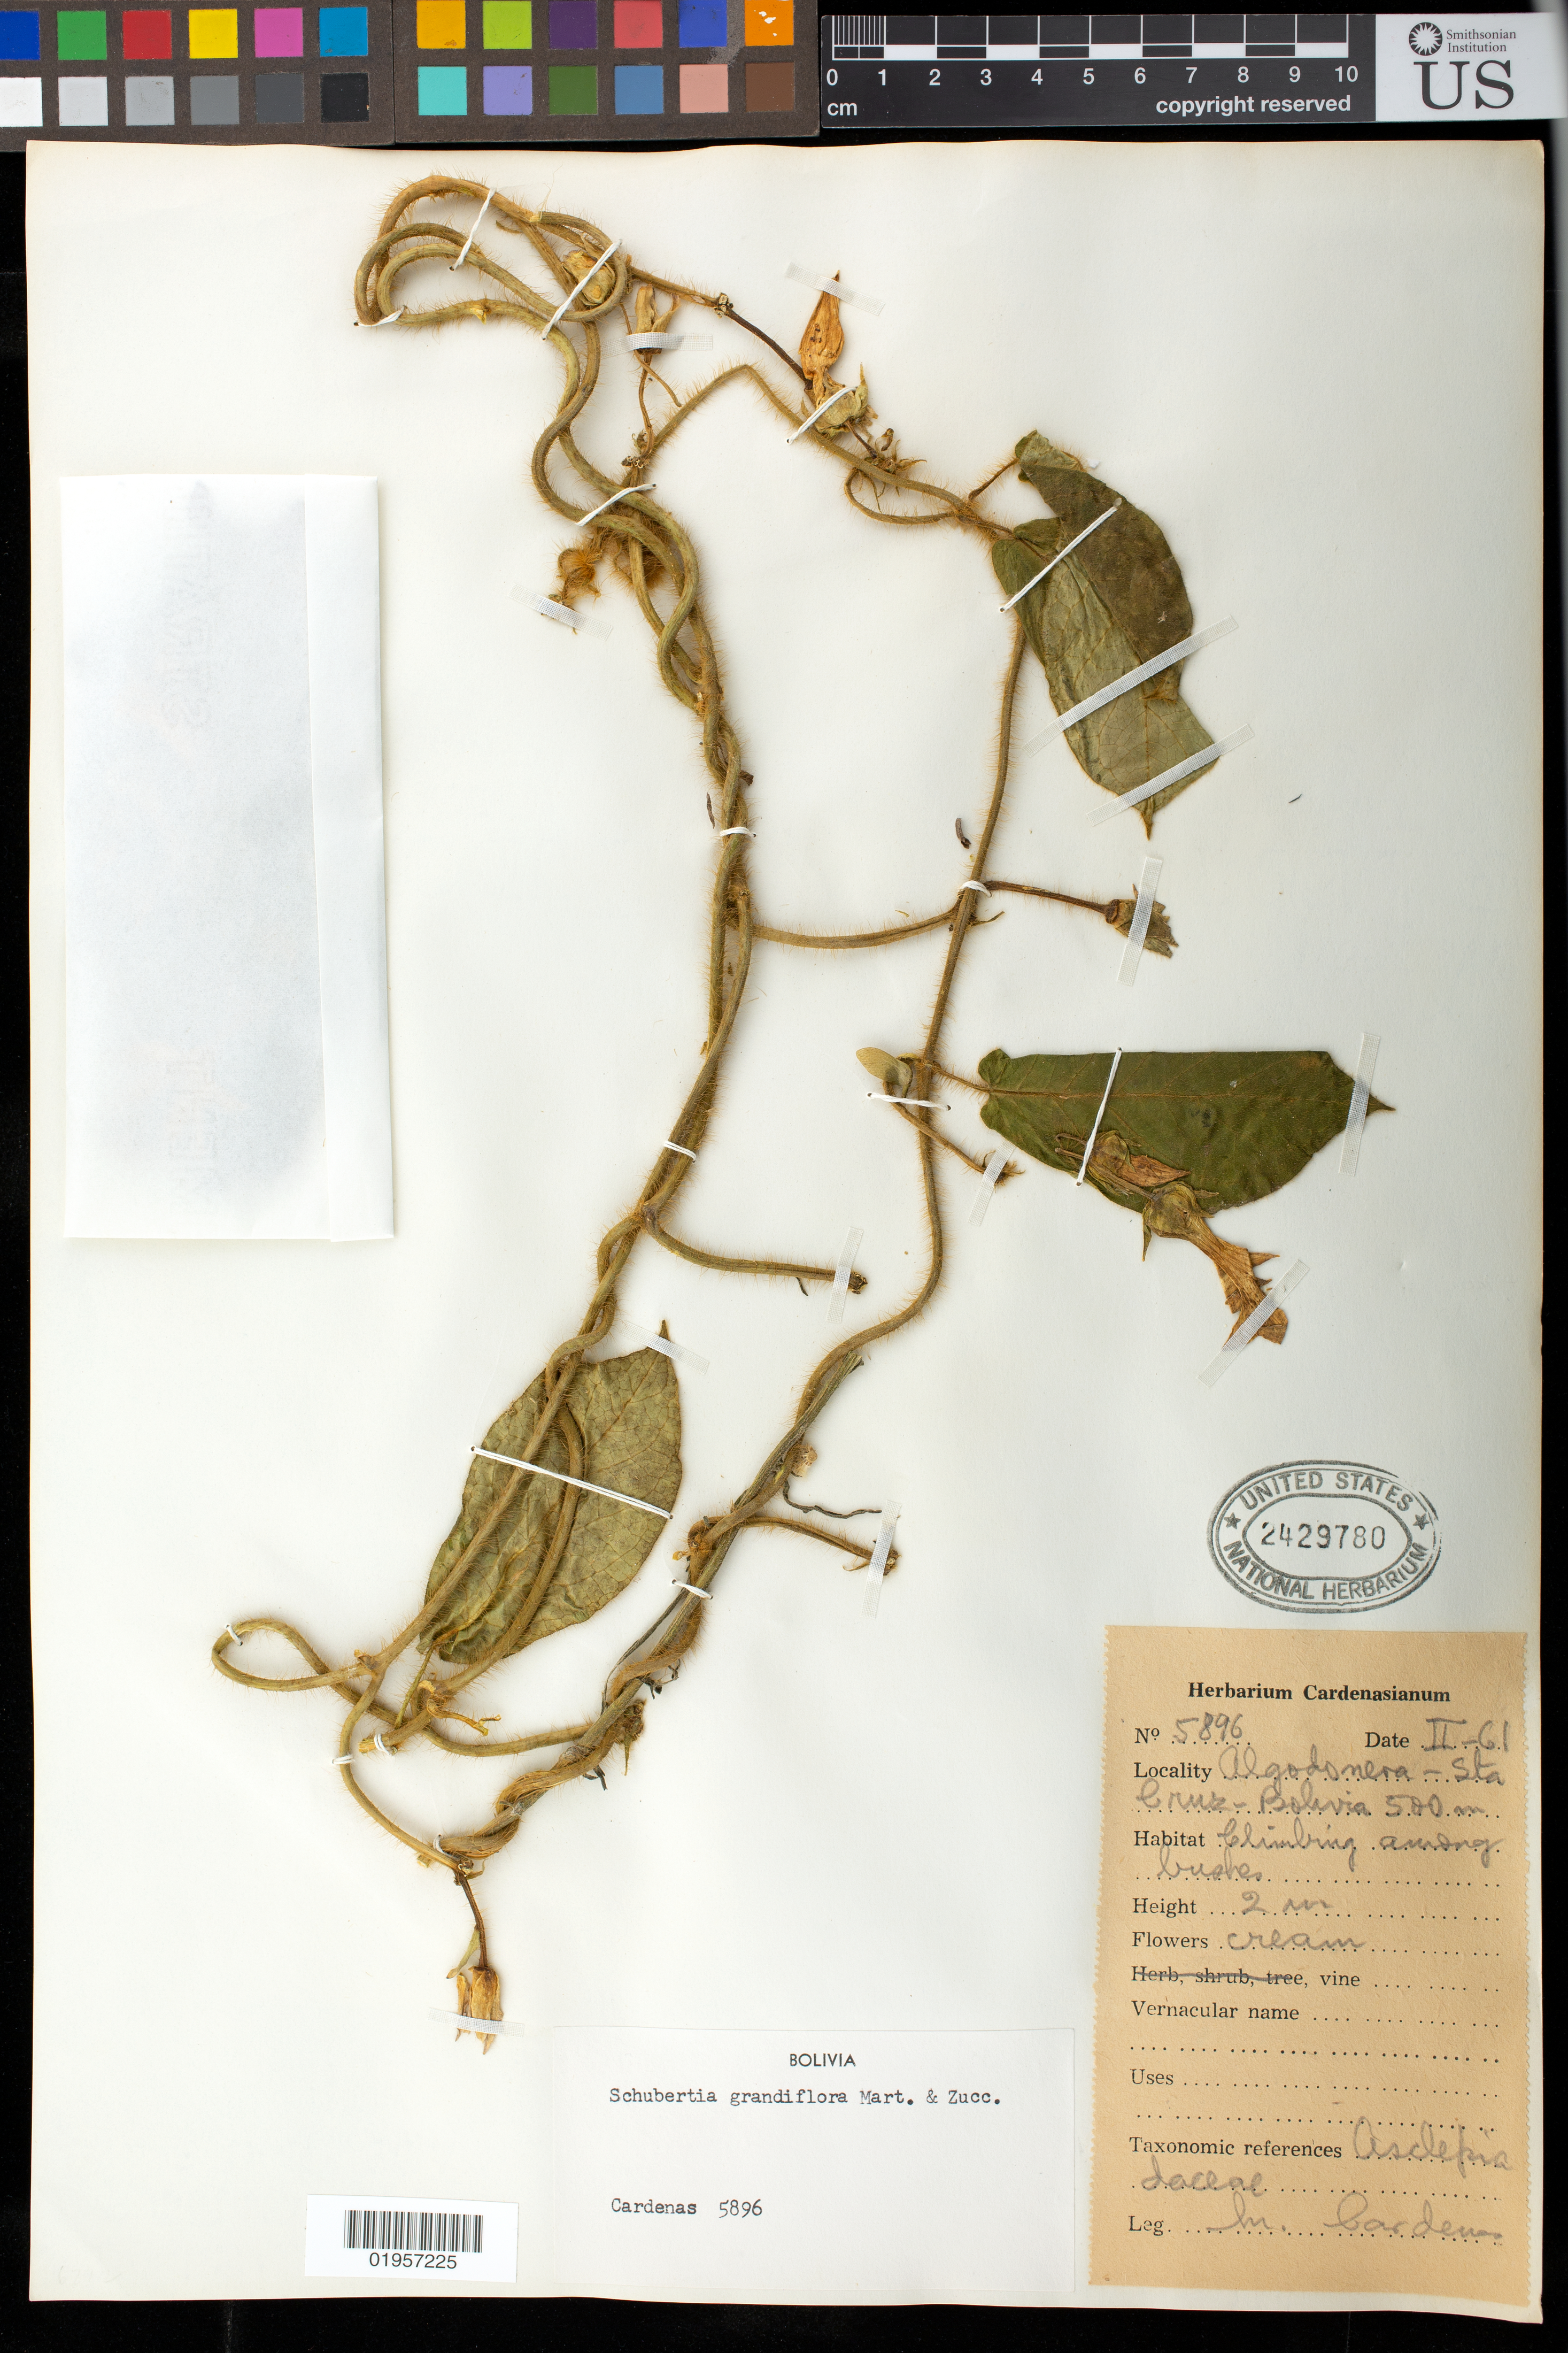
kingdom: Plantae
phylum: Tracheophyta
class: Magnoliopsida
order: Gentianales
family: Apocynaceae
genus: Schubertia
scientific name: Schubertia grandiflora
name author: Mart.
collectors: M. Cárdenas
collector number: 58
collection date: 1961-02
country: Bolivia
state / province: Santa Cruz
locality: Algodonera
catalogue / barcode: US 2429780